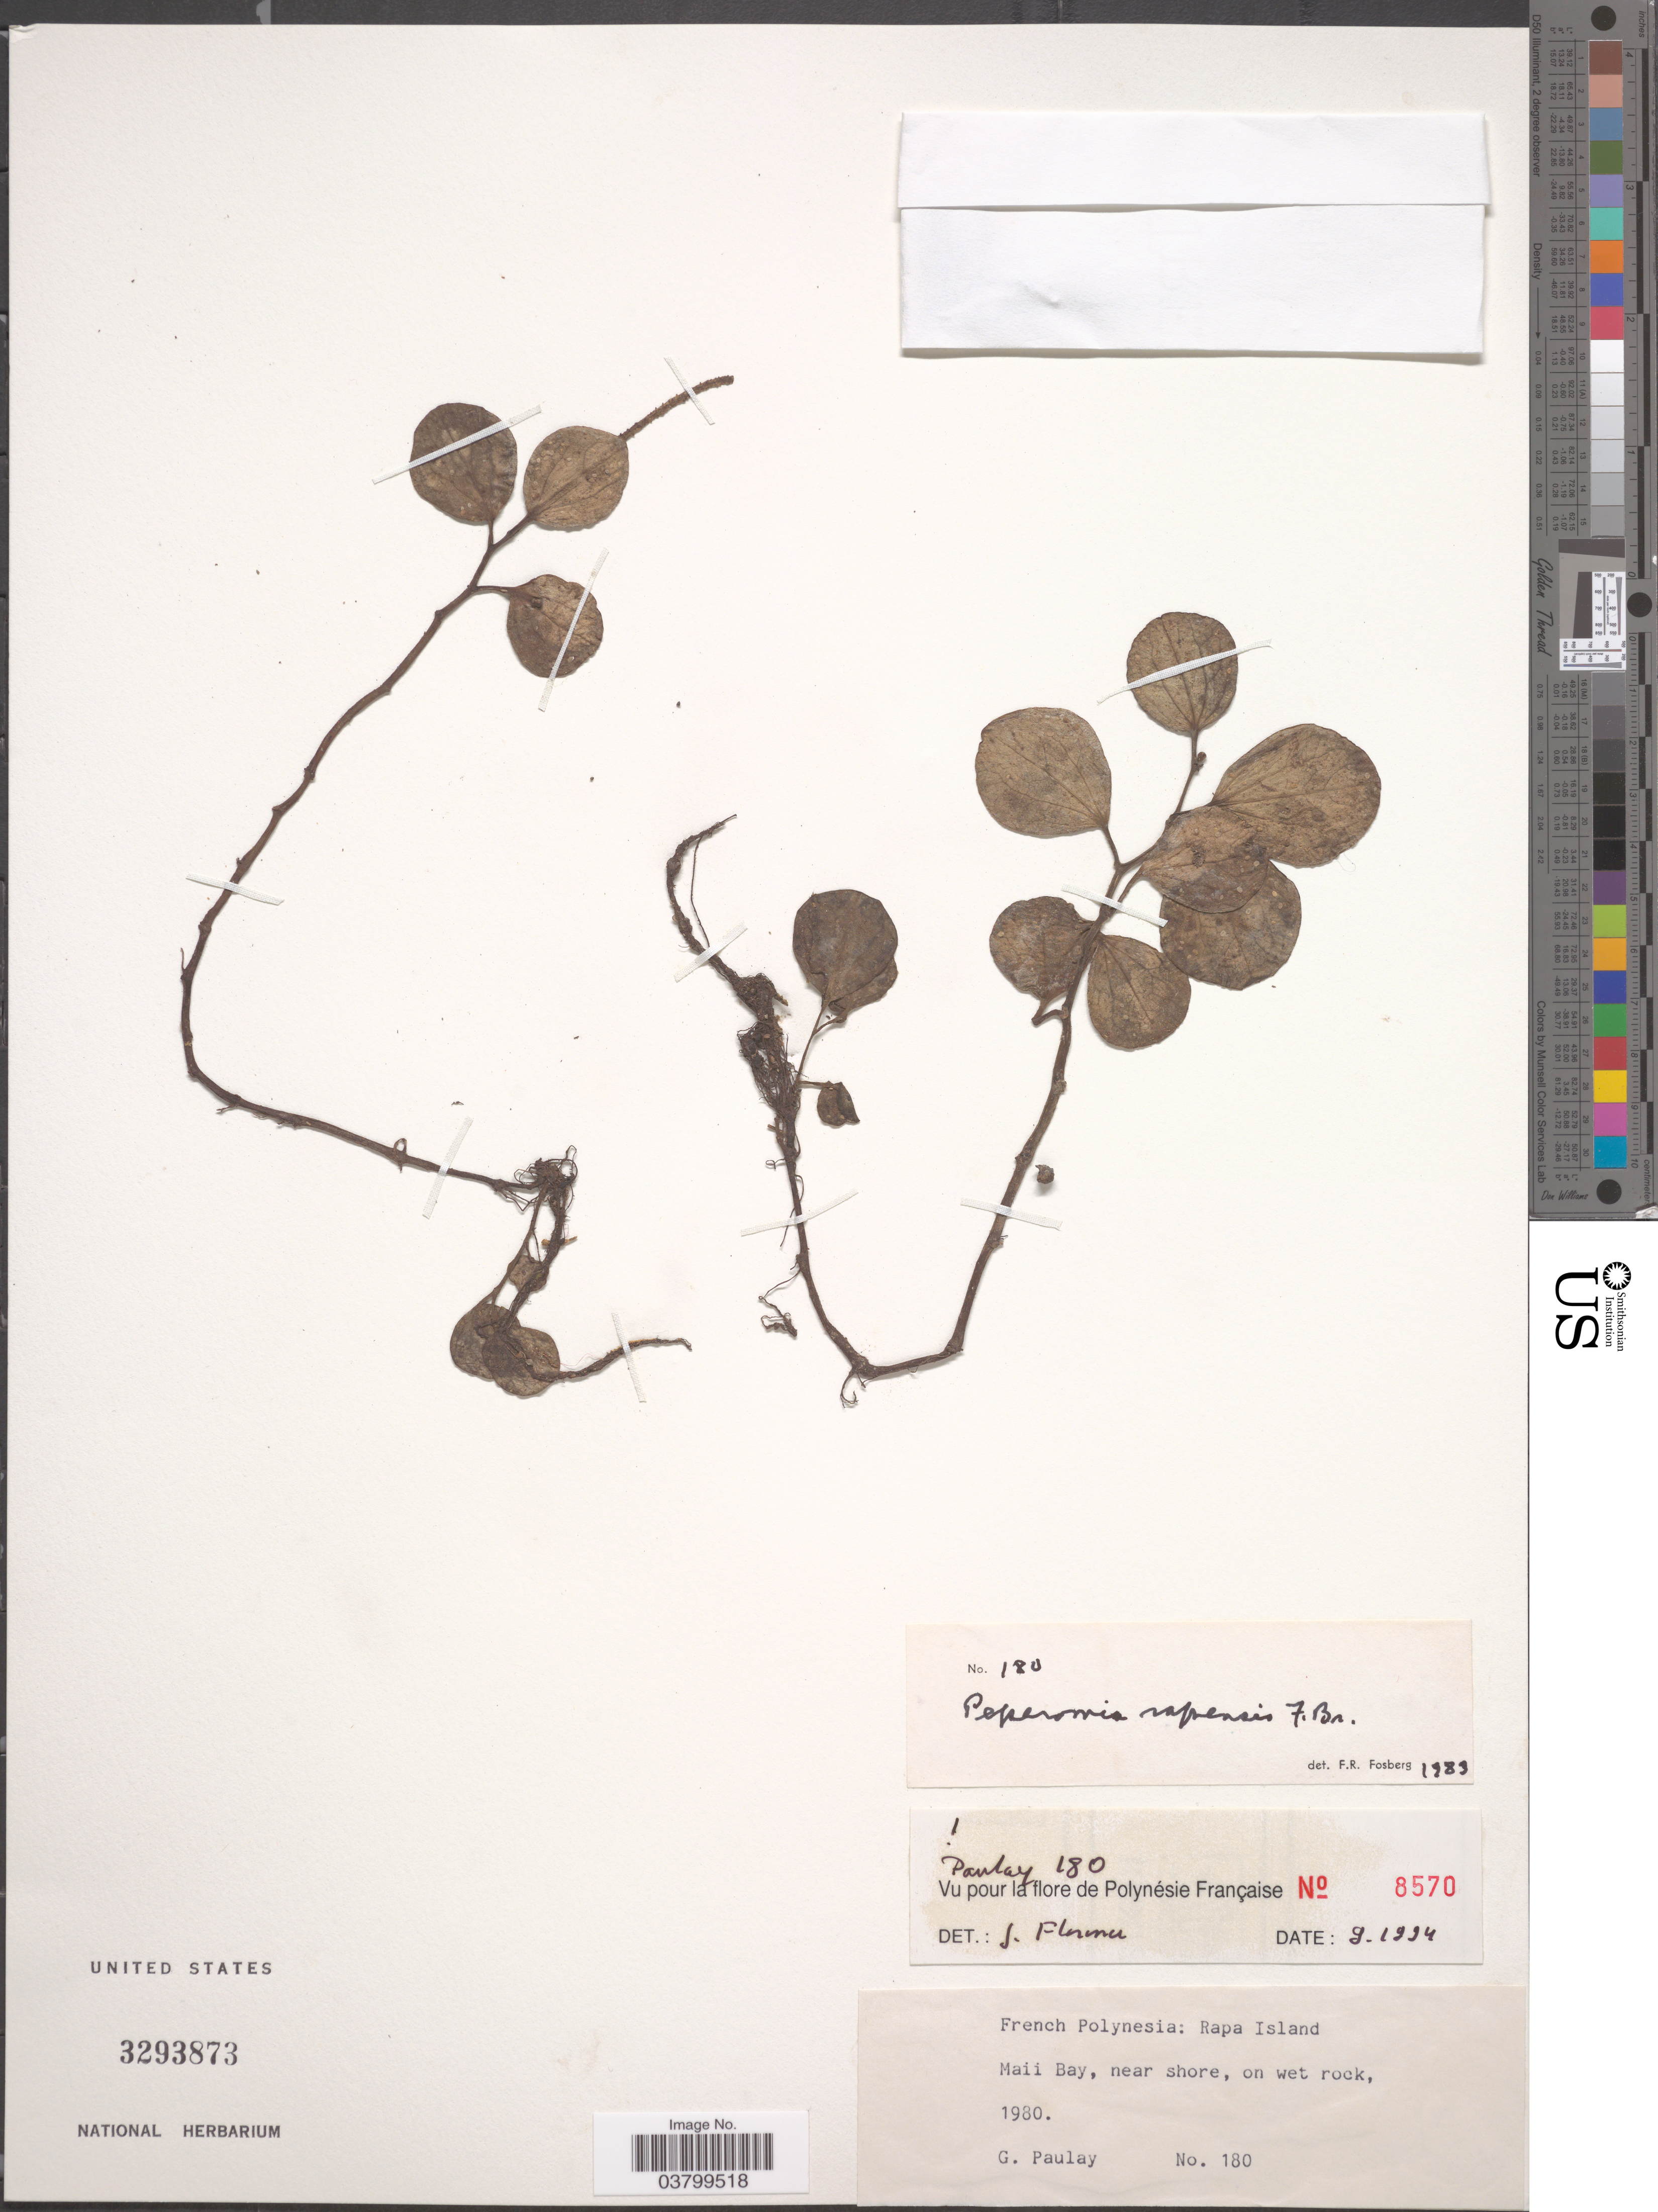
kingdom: Plantae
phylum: Tracheophyta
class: Magnoliopsida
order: Piperales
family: Piperaceae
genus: Peperomia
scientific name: Peperomia rapensis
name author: F. Br.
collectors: G. Paulay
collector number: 180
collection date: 1980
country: French Polynesia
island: Rapa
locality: Rapa Island. Maii Bay, near shore, on wet rock.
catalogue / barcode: US 3293873